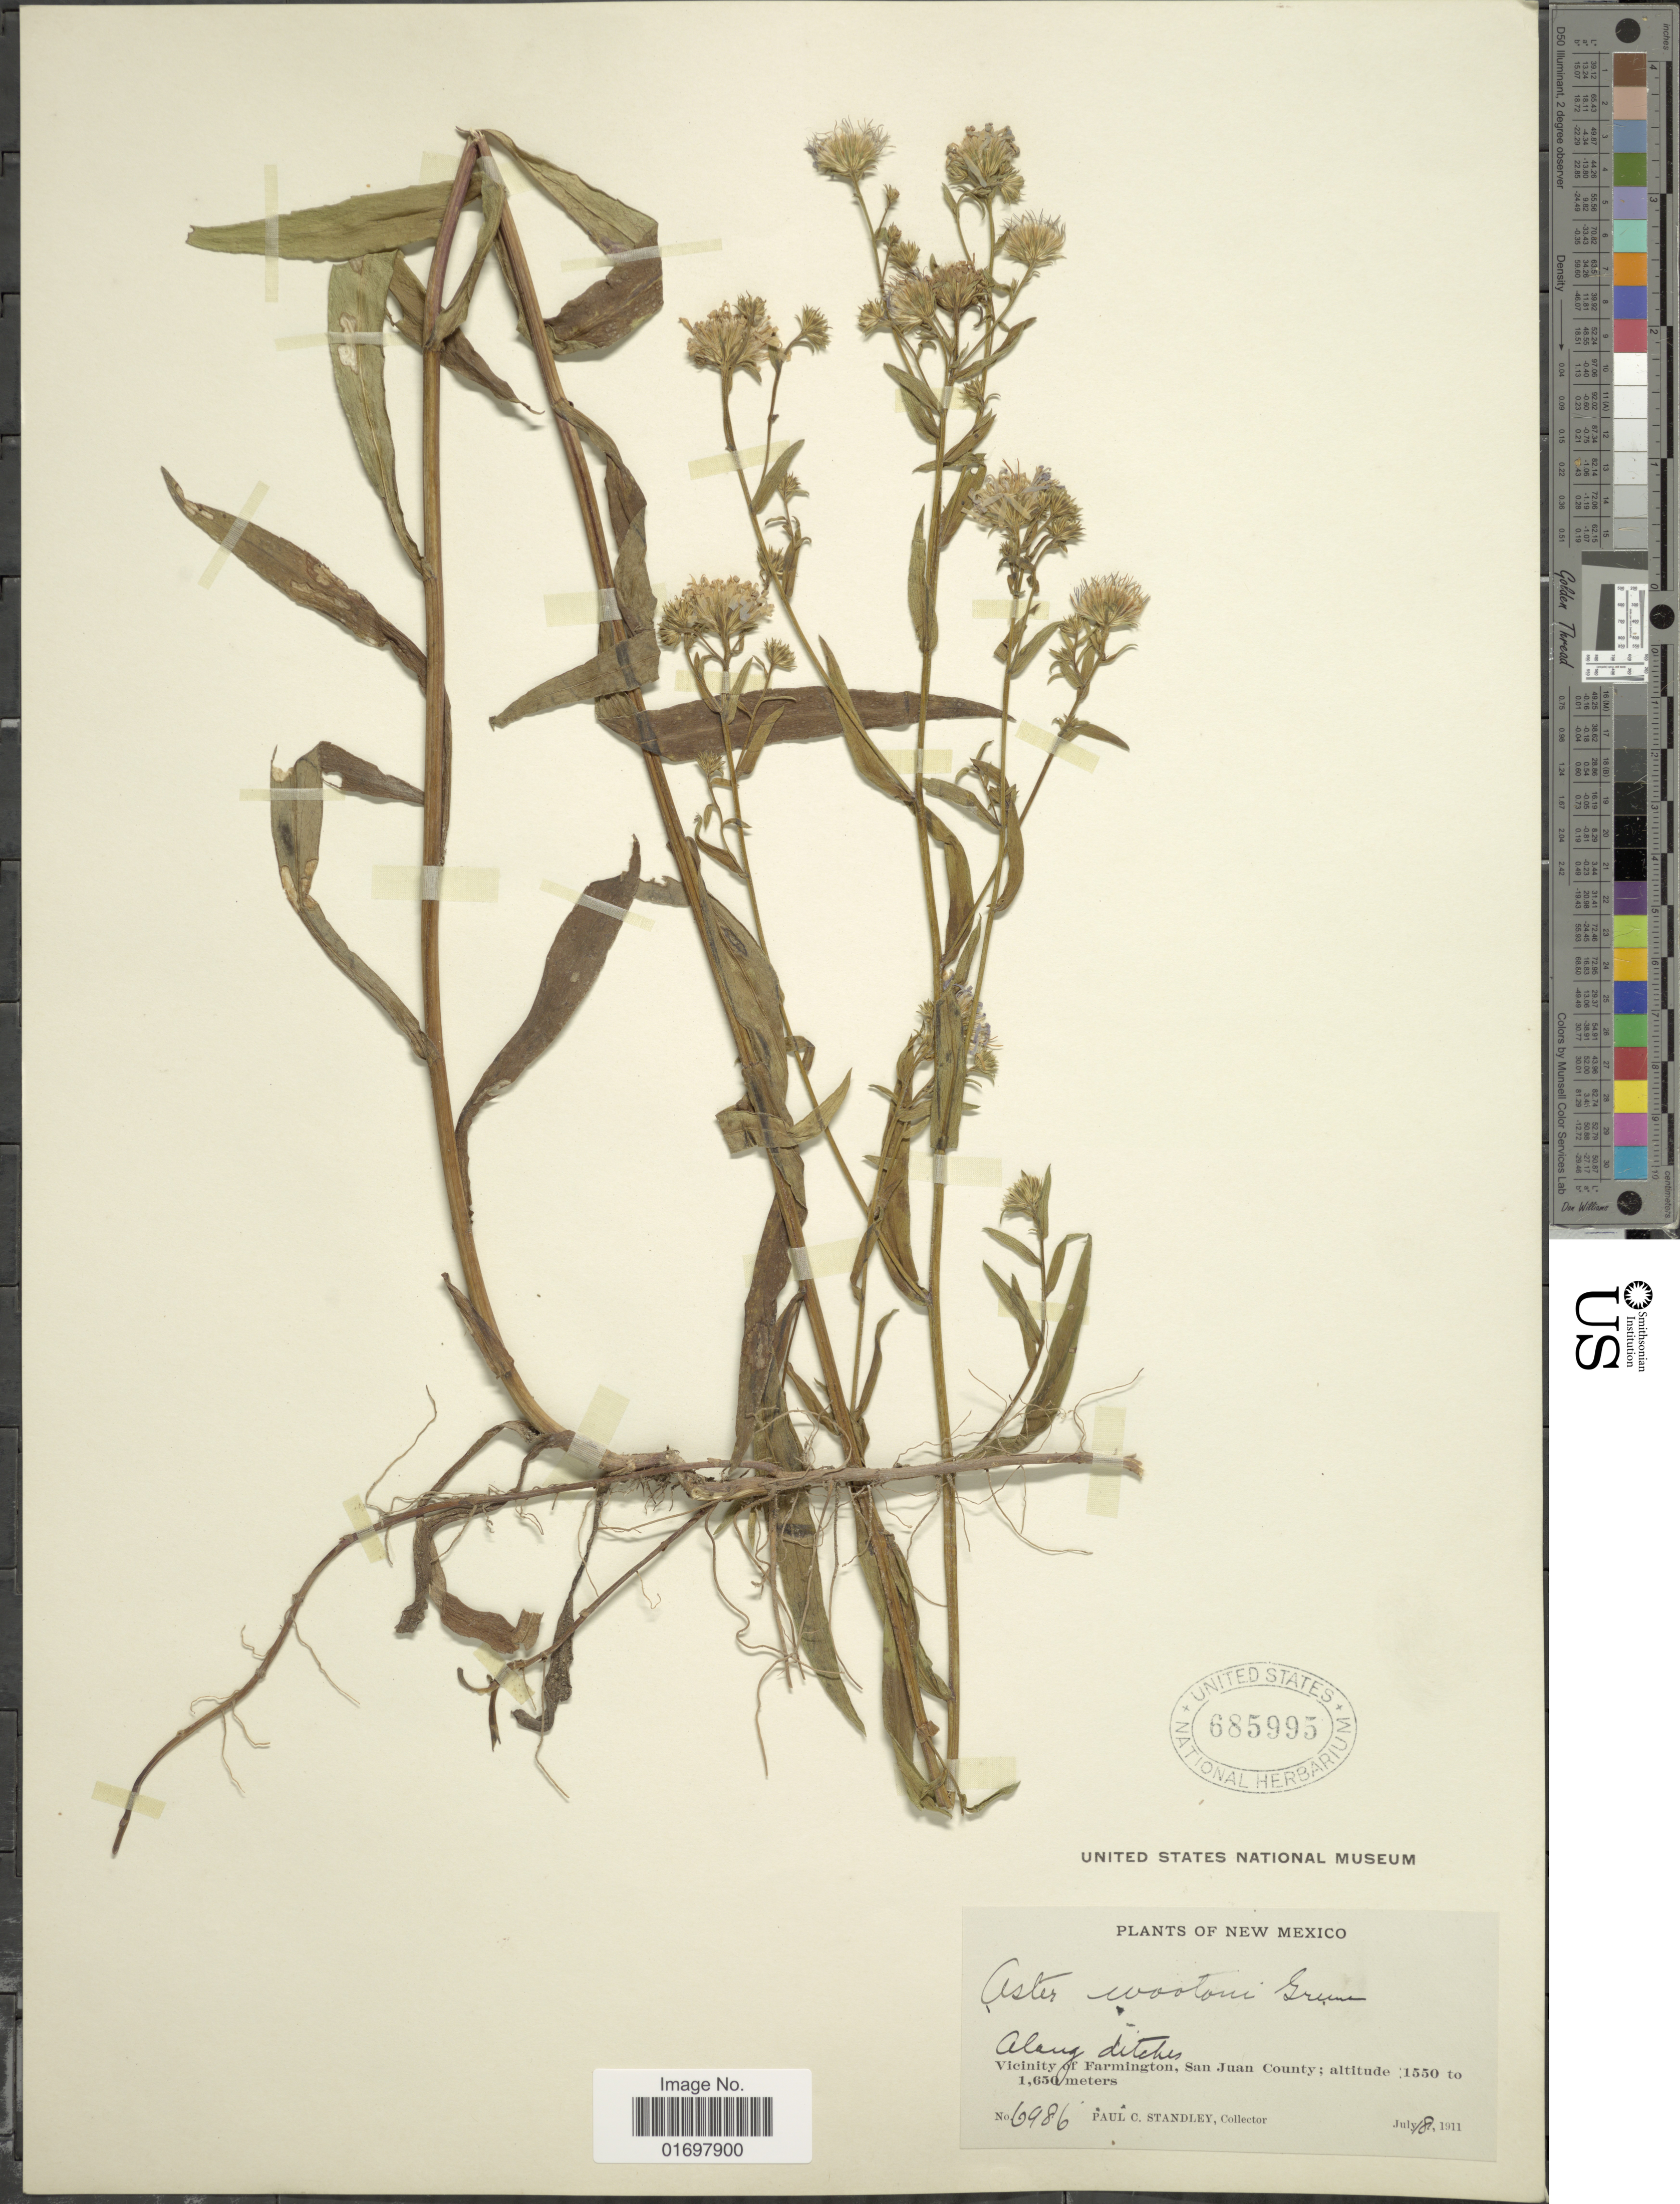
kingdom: Plantae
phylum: Tracheophyta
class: Magnoliopsida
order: Asterales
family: Asteraceae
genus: Symphyotrichum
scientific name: Symphyotrichum lanceolatum var. hesperium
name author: (A. Gray) G.L. Nesom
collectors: P. C. Standley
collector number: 6986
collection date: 1911-07-18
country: United States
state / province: New Mexico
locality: Along ditches, Vicinity of Farmington, San Juan County.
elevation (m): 1550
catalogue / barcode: US 685995